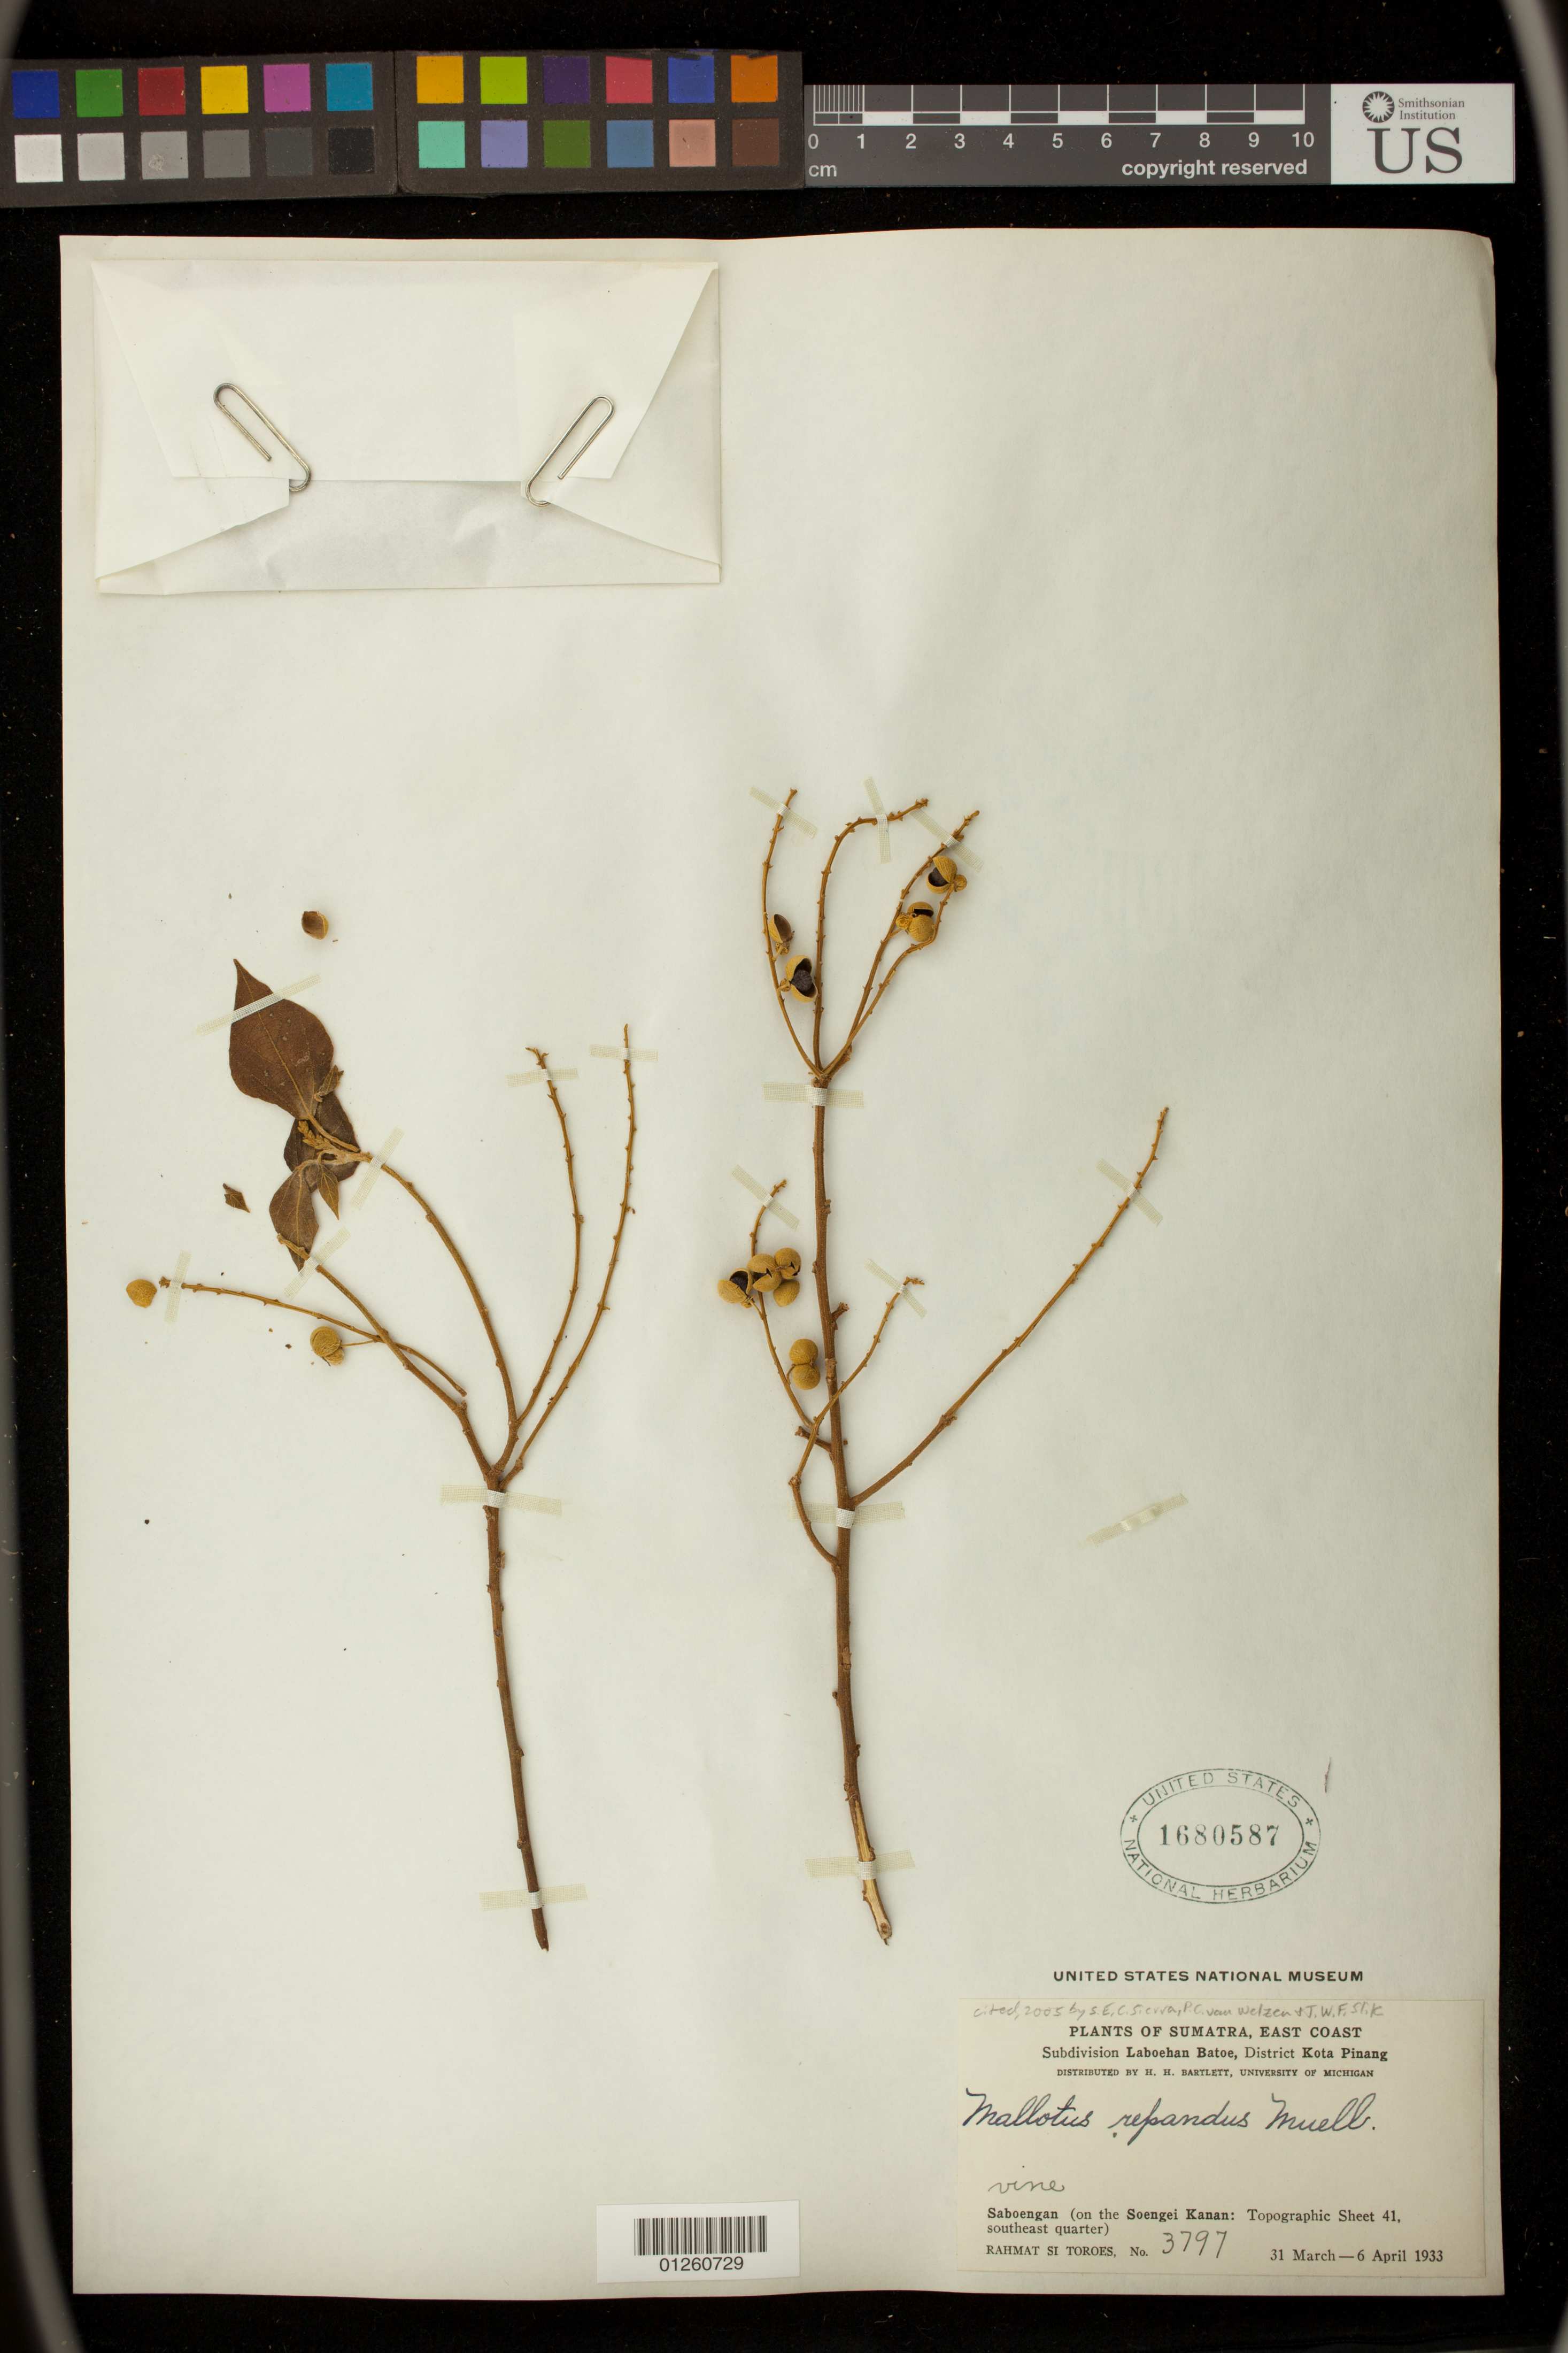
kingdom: Plantae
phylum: Tracheophyta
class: Magnoliopsida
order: Malpighiales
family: Euphorbiaceae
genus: Mallotus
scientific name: Mallotus repandus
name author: (Rottler) Müll. Arg.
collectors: Rahmat Si Boeea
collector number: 3797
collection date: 1933-03-31/1933-04-06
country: Indonesia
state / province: Sumatra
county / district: Sumatera Utara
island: Sumatra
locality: Saboengan (on the Soengei Kanan: Topographic Sheet 41, southeast quarter). Subdivision Laboehan Batoe, District Kota Pinang.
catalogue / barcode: US 1680587